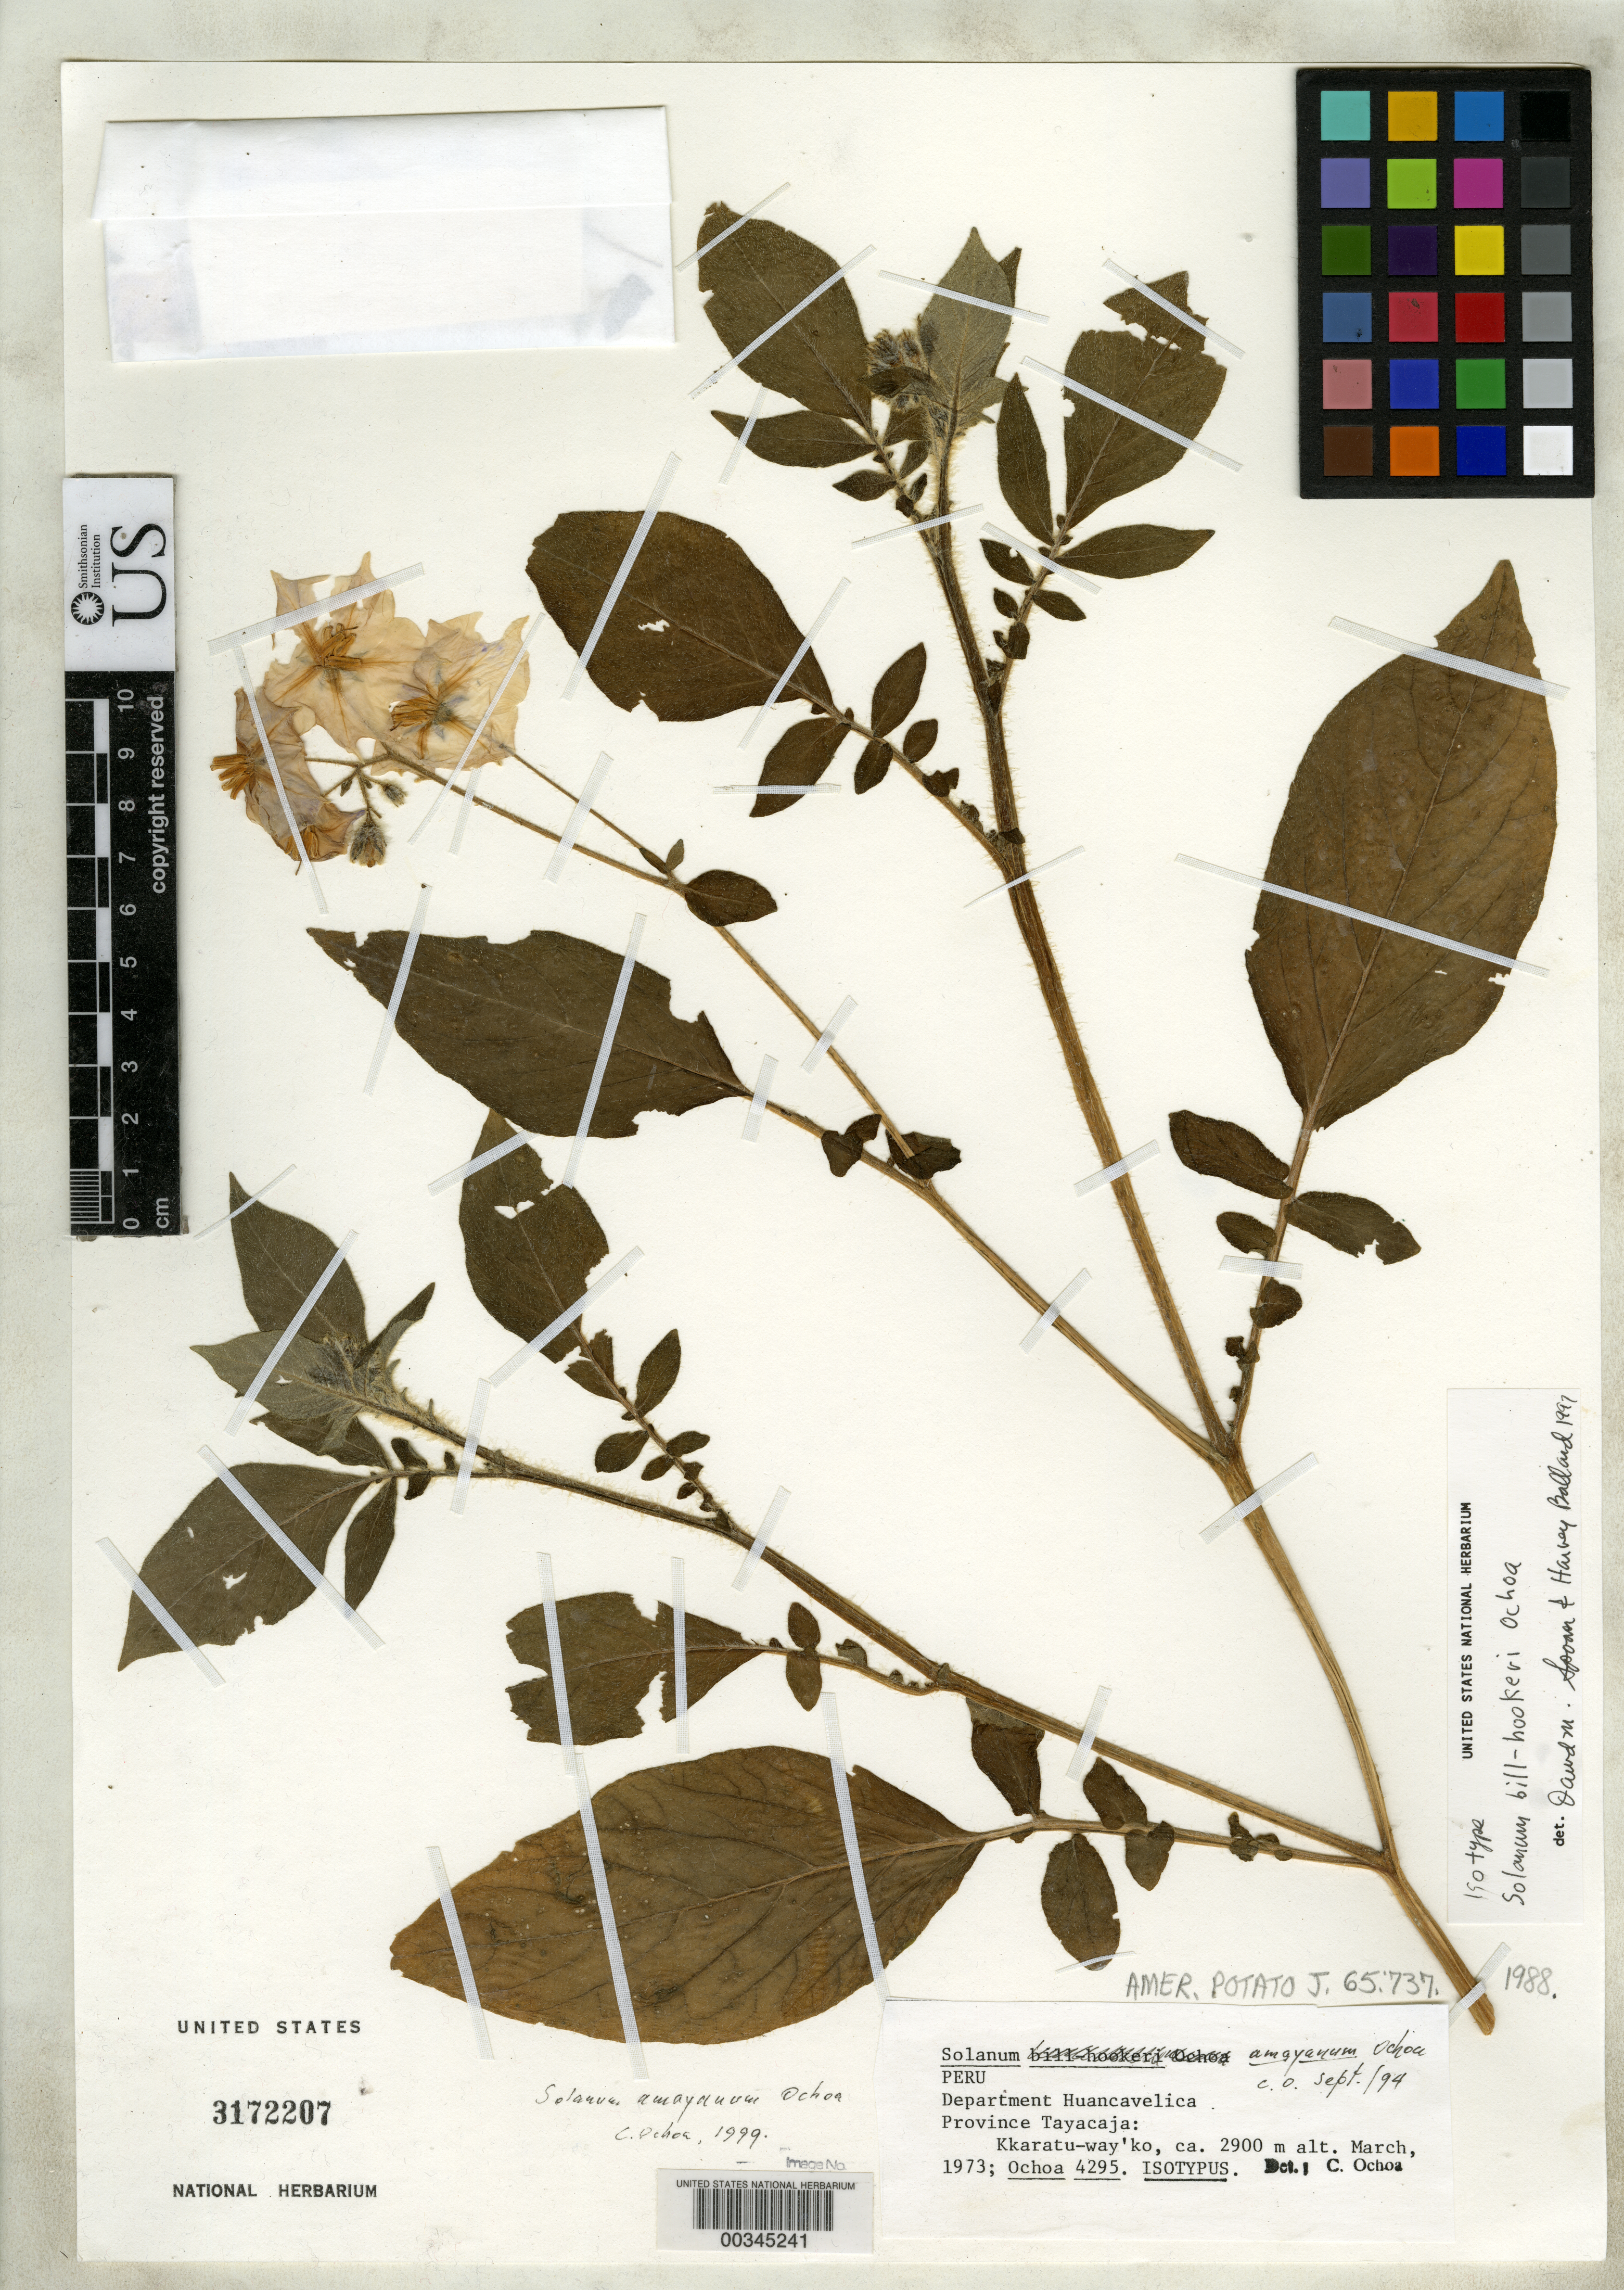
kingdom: Plantae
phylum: Tracheophyta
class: Magnoliopsida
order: Solanales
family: Solanaceae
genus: Solanum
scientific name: Solanum bill-hookeri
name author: Ochoa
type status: Isotype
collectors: C. M. Ochoa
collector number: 4295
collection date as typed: Mar 1973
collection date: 1973-03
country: Peru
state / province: Huancavelica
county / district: Tayacaja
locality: Kharatu-way'ko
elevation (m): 2900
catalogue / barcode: US 3172207